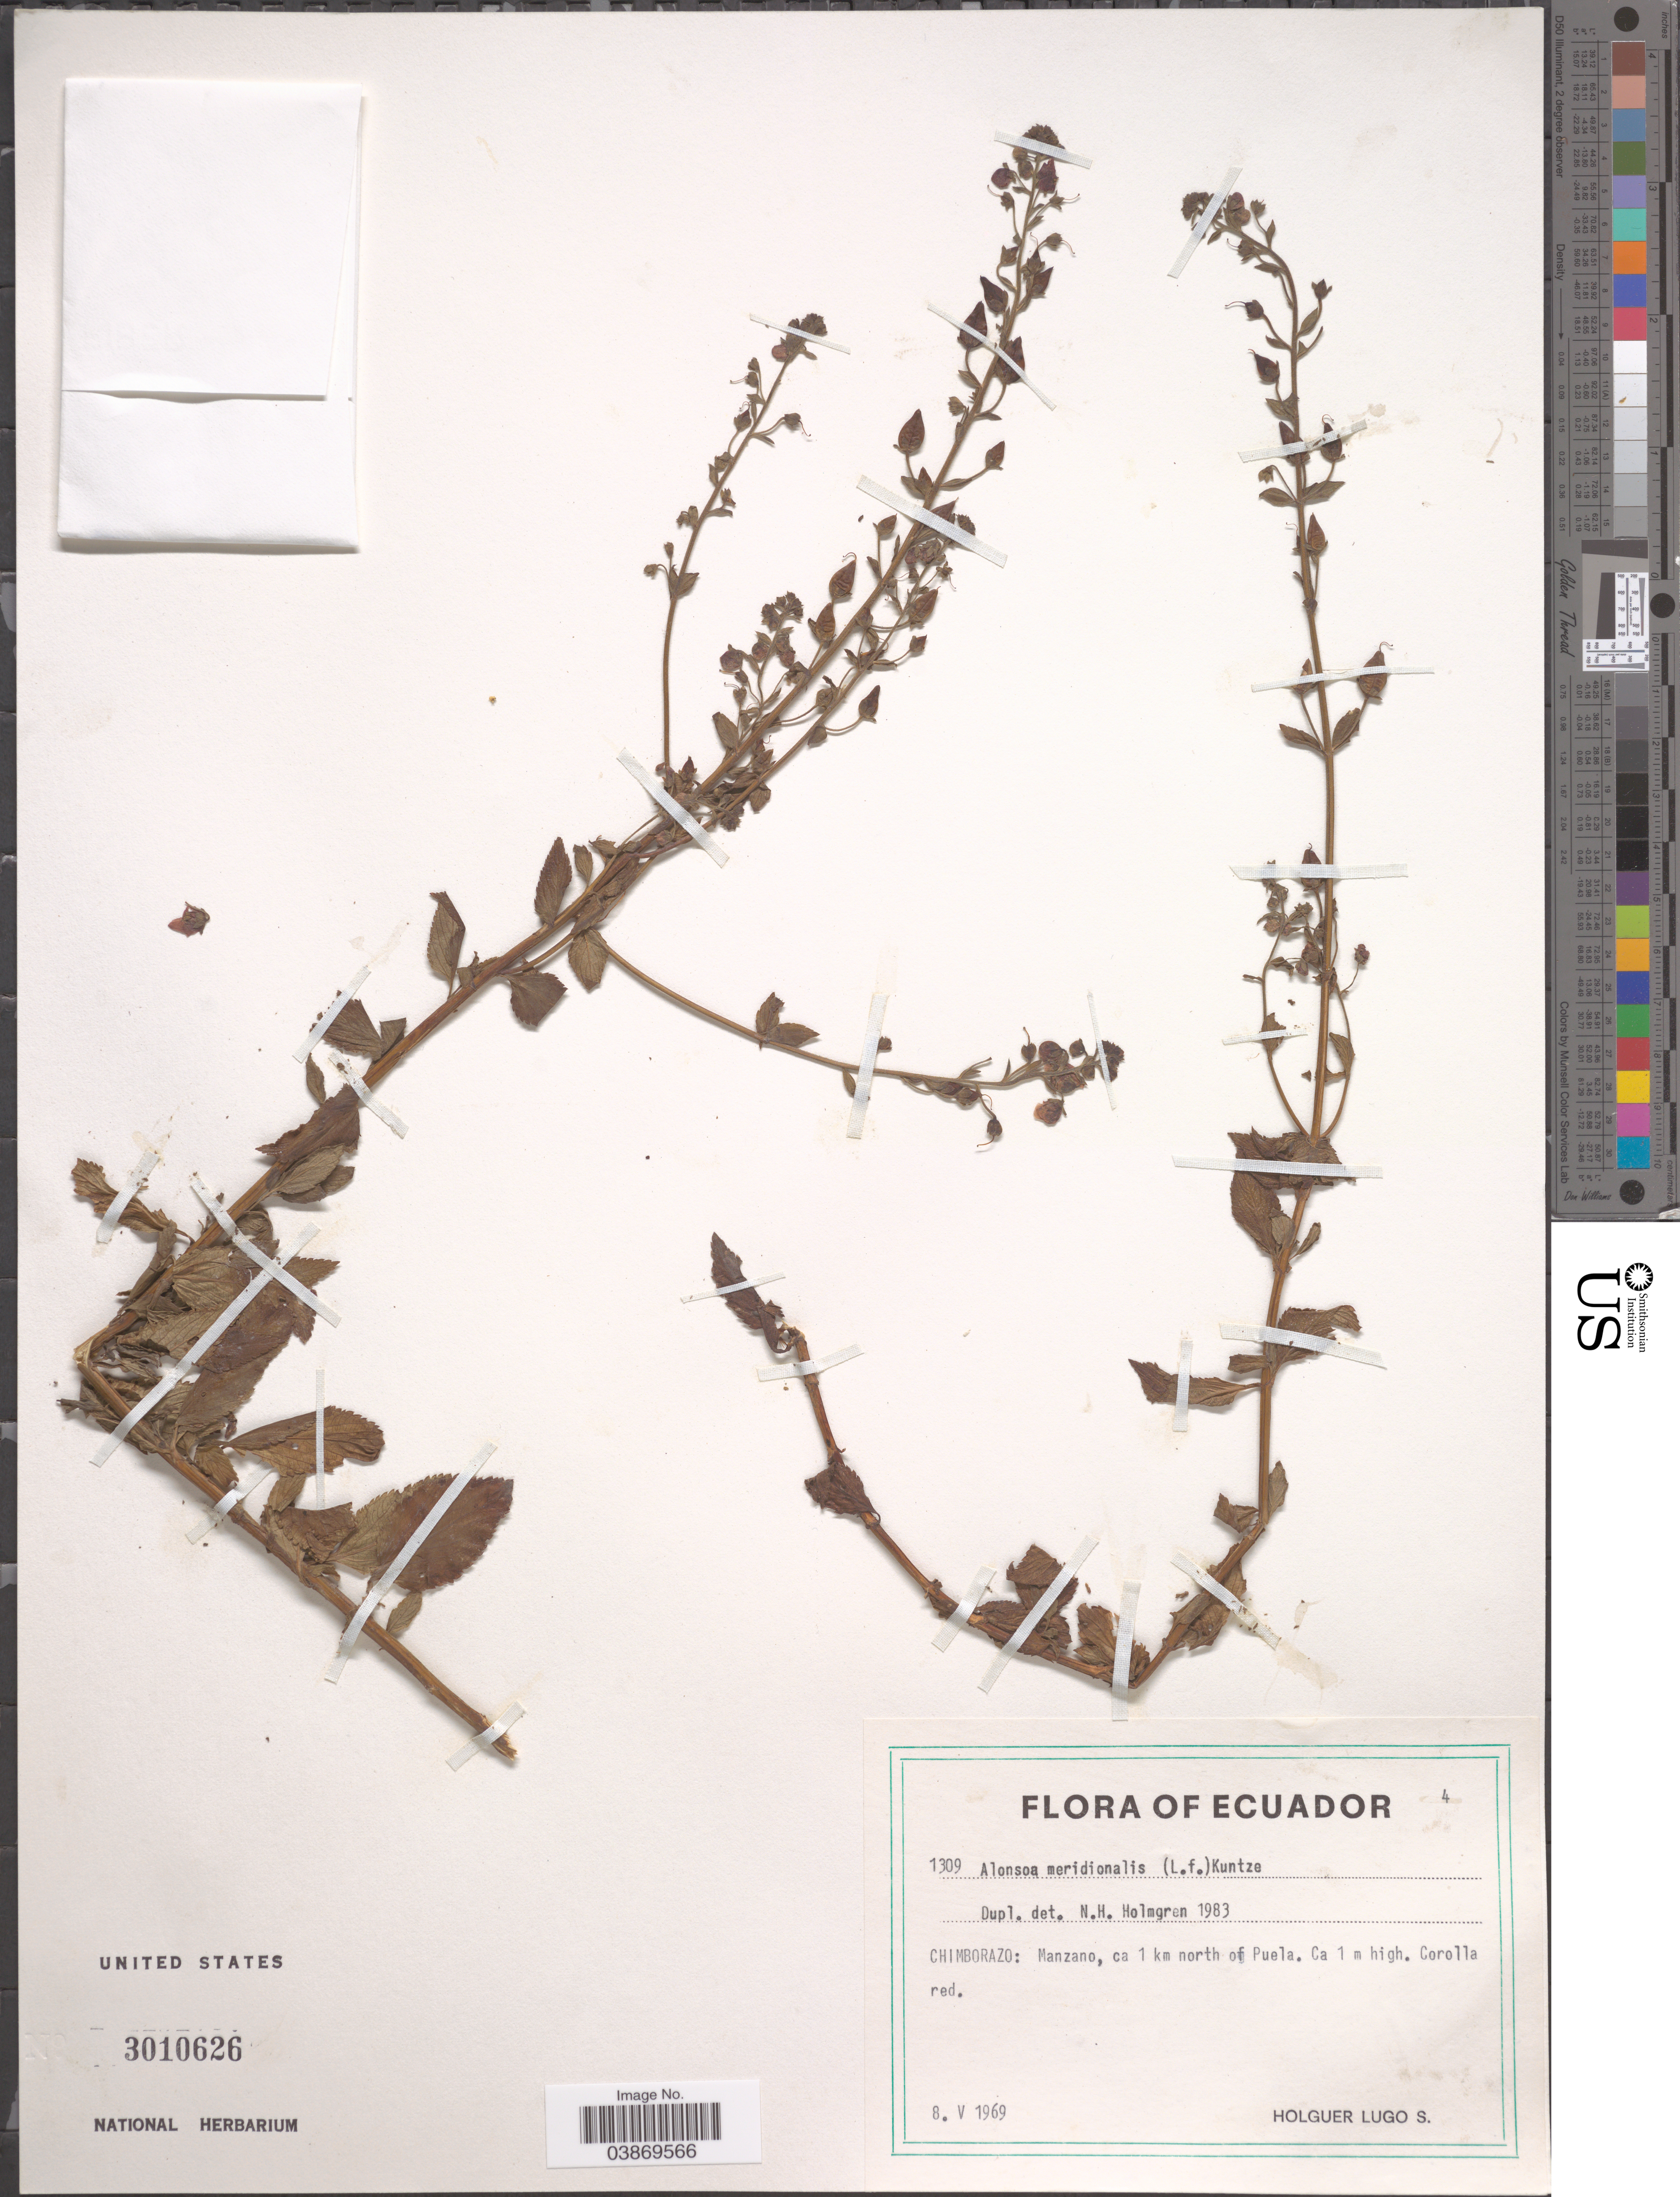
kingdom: Plantae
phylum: Tracheophyta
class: Magnoliopsida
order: Lamiales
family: Scrophulariaceae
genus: Alonsoa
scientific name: Alonsoa meridionalis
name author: (L. f.) Kuntze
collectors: H. Lugo S.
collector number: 1309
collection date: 1969-05-08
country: Ecuador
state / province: Chimborazo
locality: Manzano, ca 1 km north of Puela.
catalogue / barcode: US 3010626